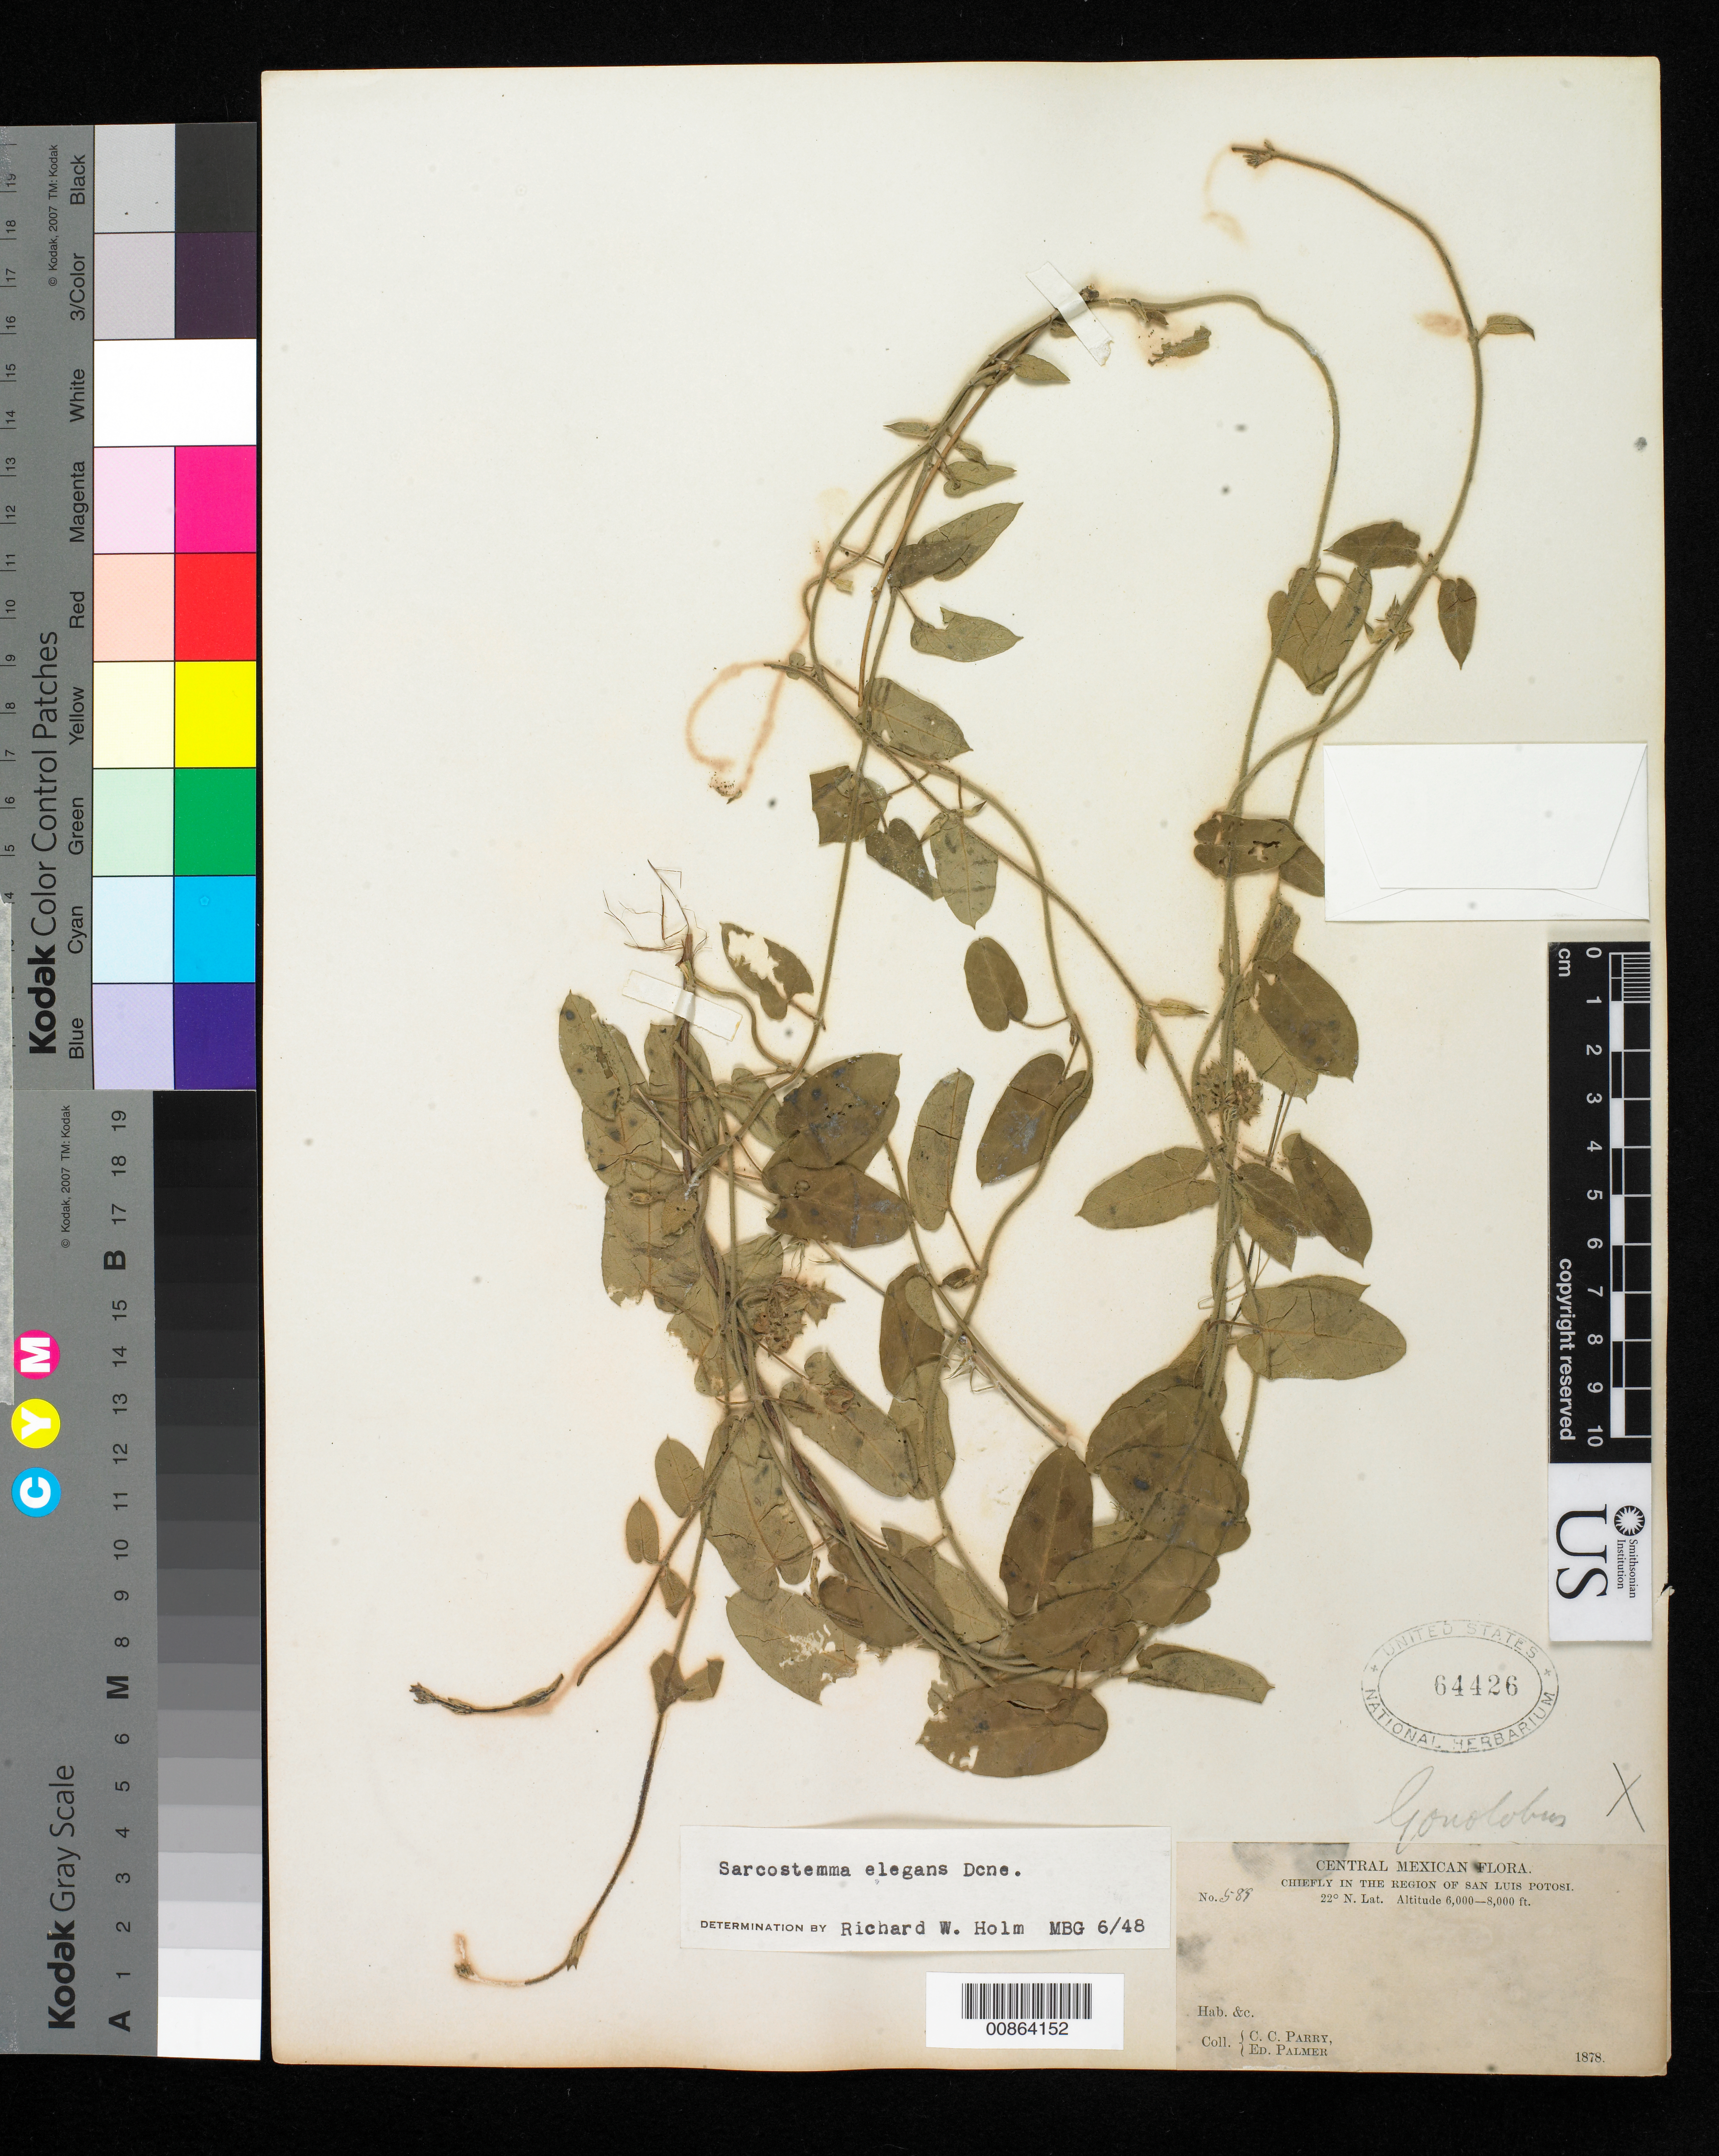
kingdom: Plantae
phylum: Tracheophyta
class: Magnoliopsida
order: Gentianales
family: Apocynaceae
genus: Sarcostemma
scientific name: Sarcostemma elegans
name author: Decne.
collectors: C. C. Parry & E. Palmer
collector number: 589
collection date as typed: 1878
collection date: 1878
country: Mexico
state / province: San Luis Potosí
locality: Chiefly in the region of San Luis Potosí.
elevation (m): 1829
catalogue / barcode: US 64426